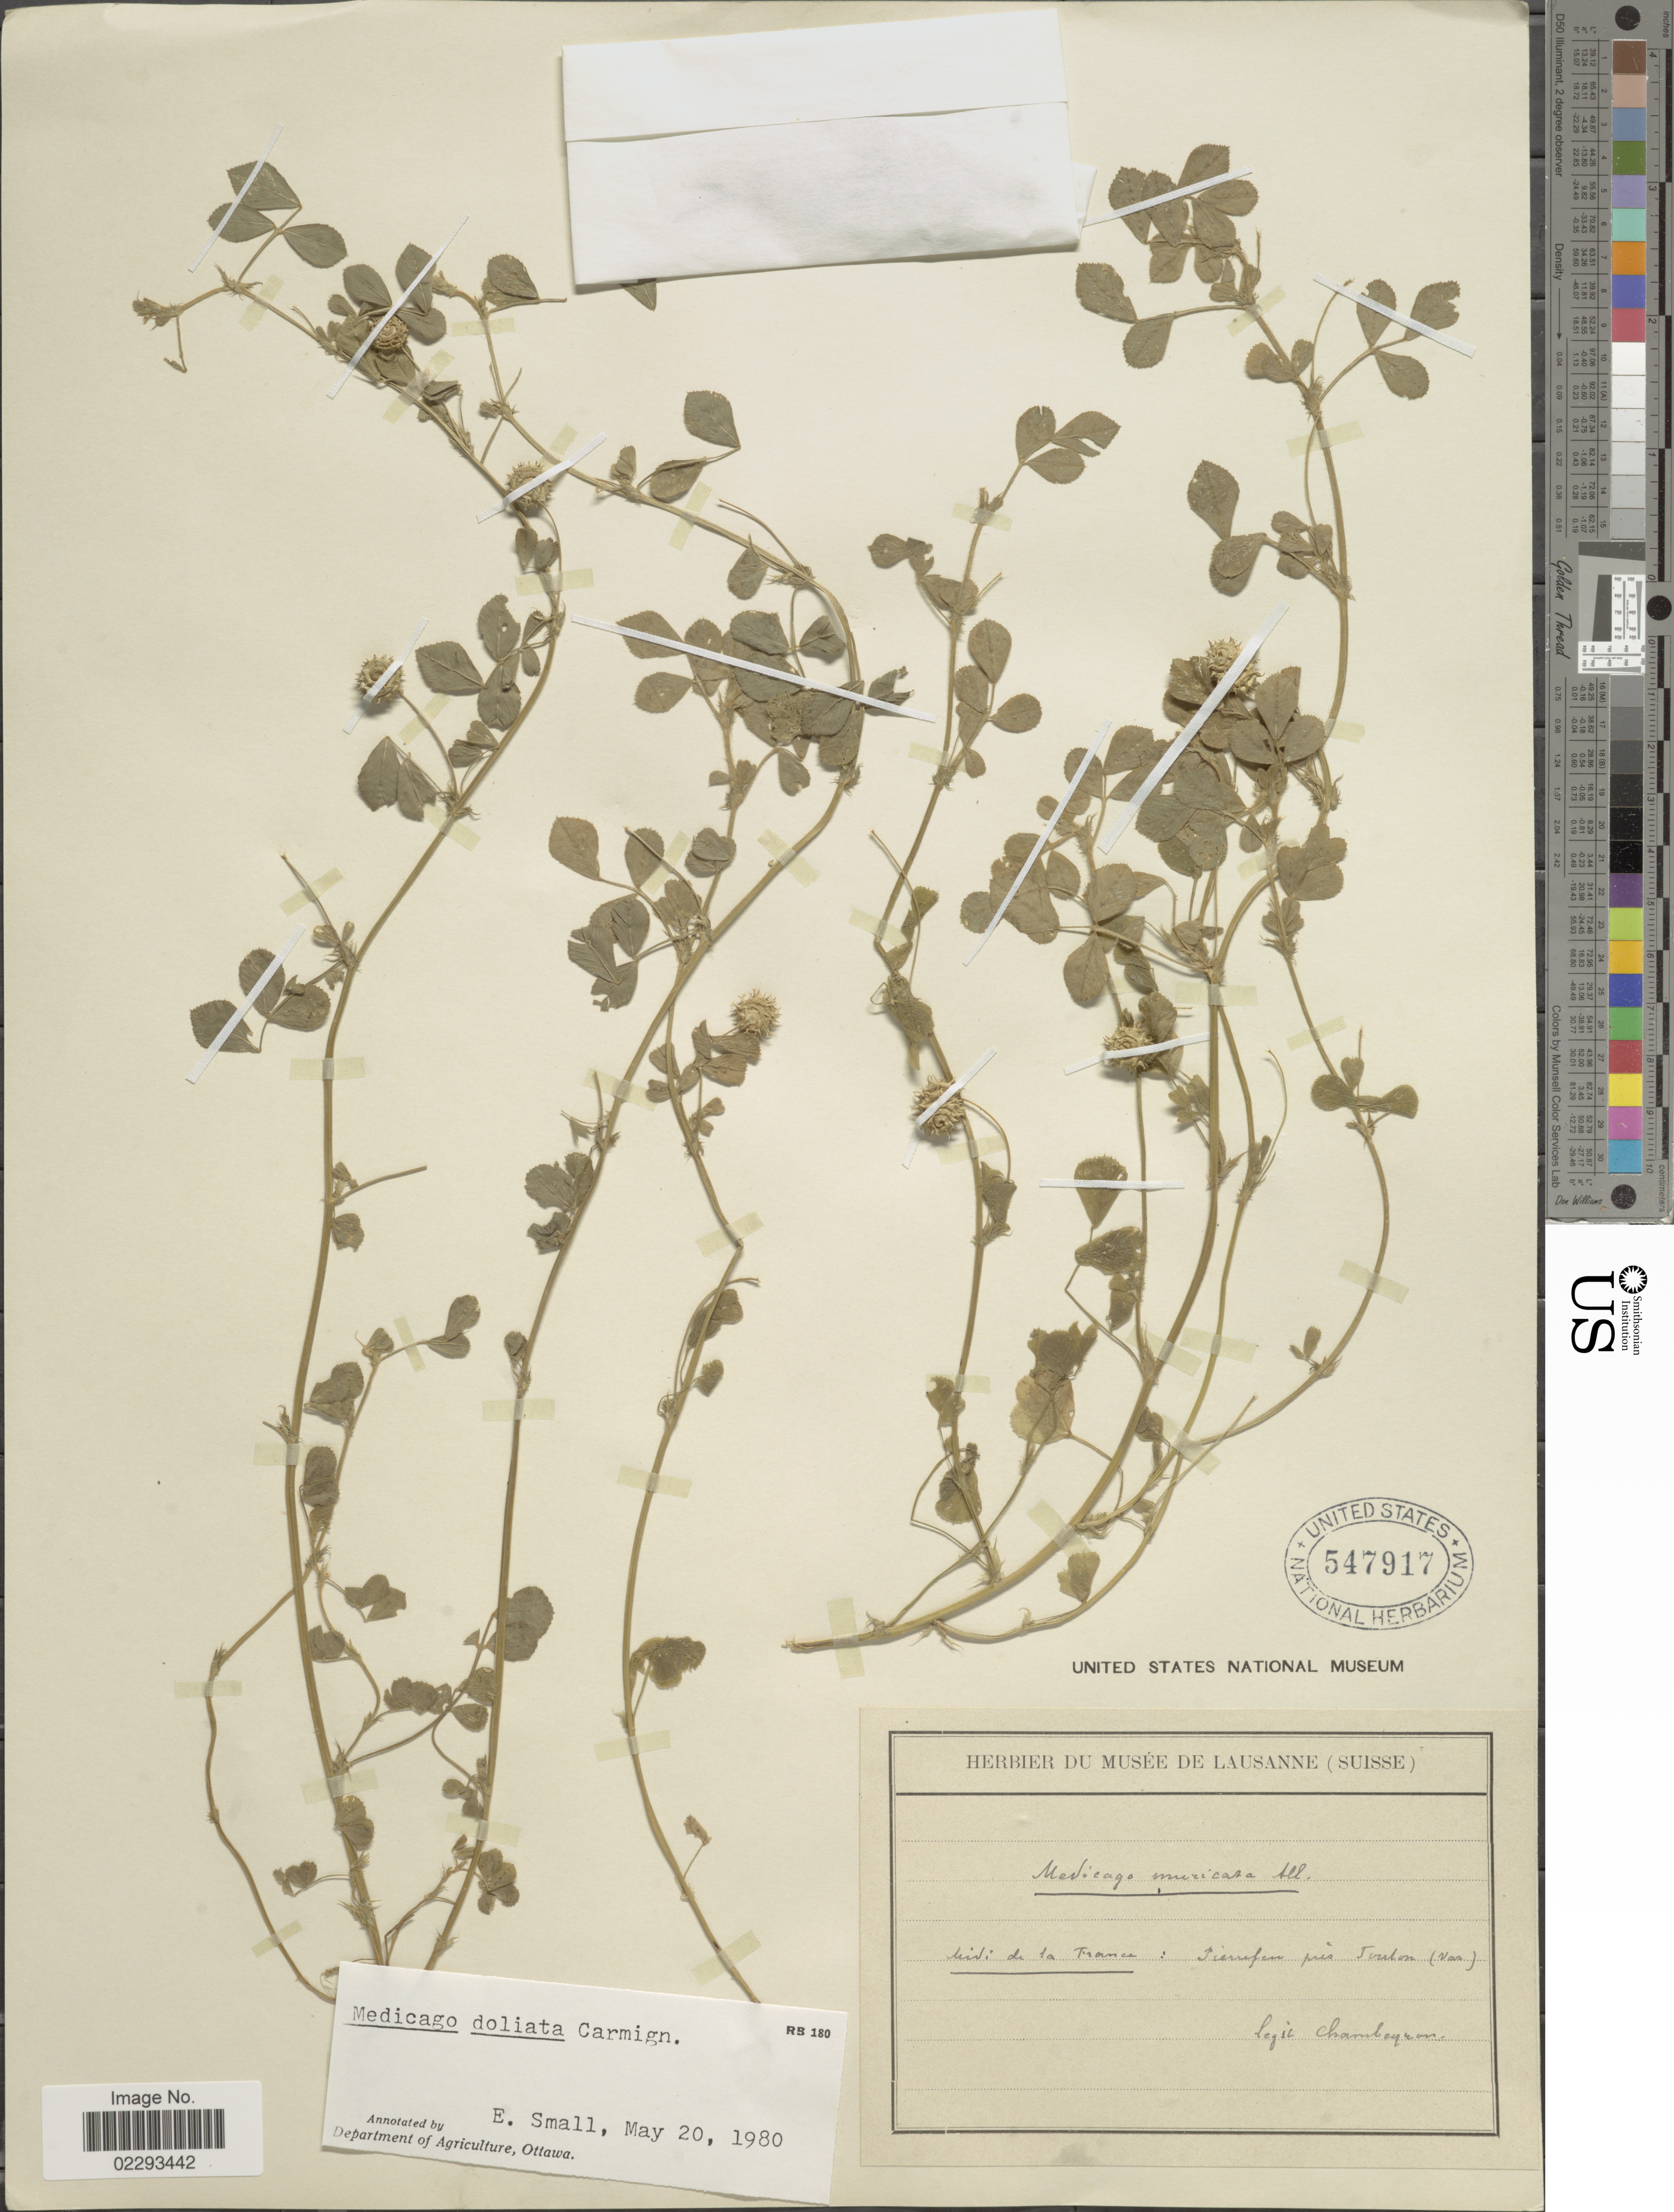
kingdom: Plantae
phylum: Tracheophyta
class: Magnoliopsida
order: Fabales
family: Fabaceae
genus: Medicago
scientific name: Medicago doliata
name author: Carmign.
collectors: Chambeyron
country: France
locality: Uivi de la France: Pierrefen prés Toulon (Vas) [interpreted]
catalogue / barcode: US 547917